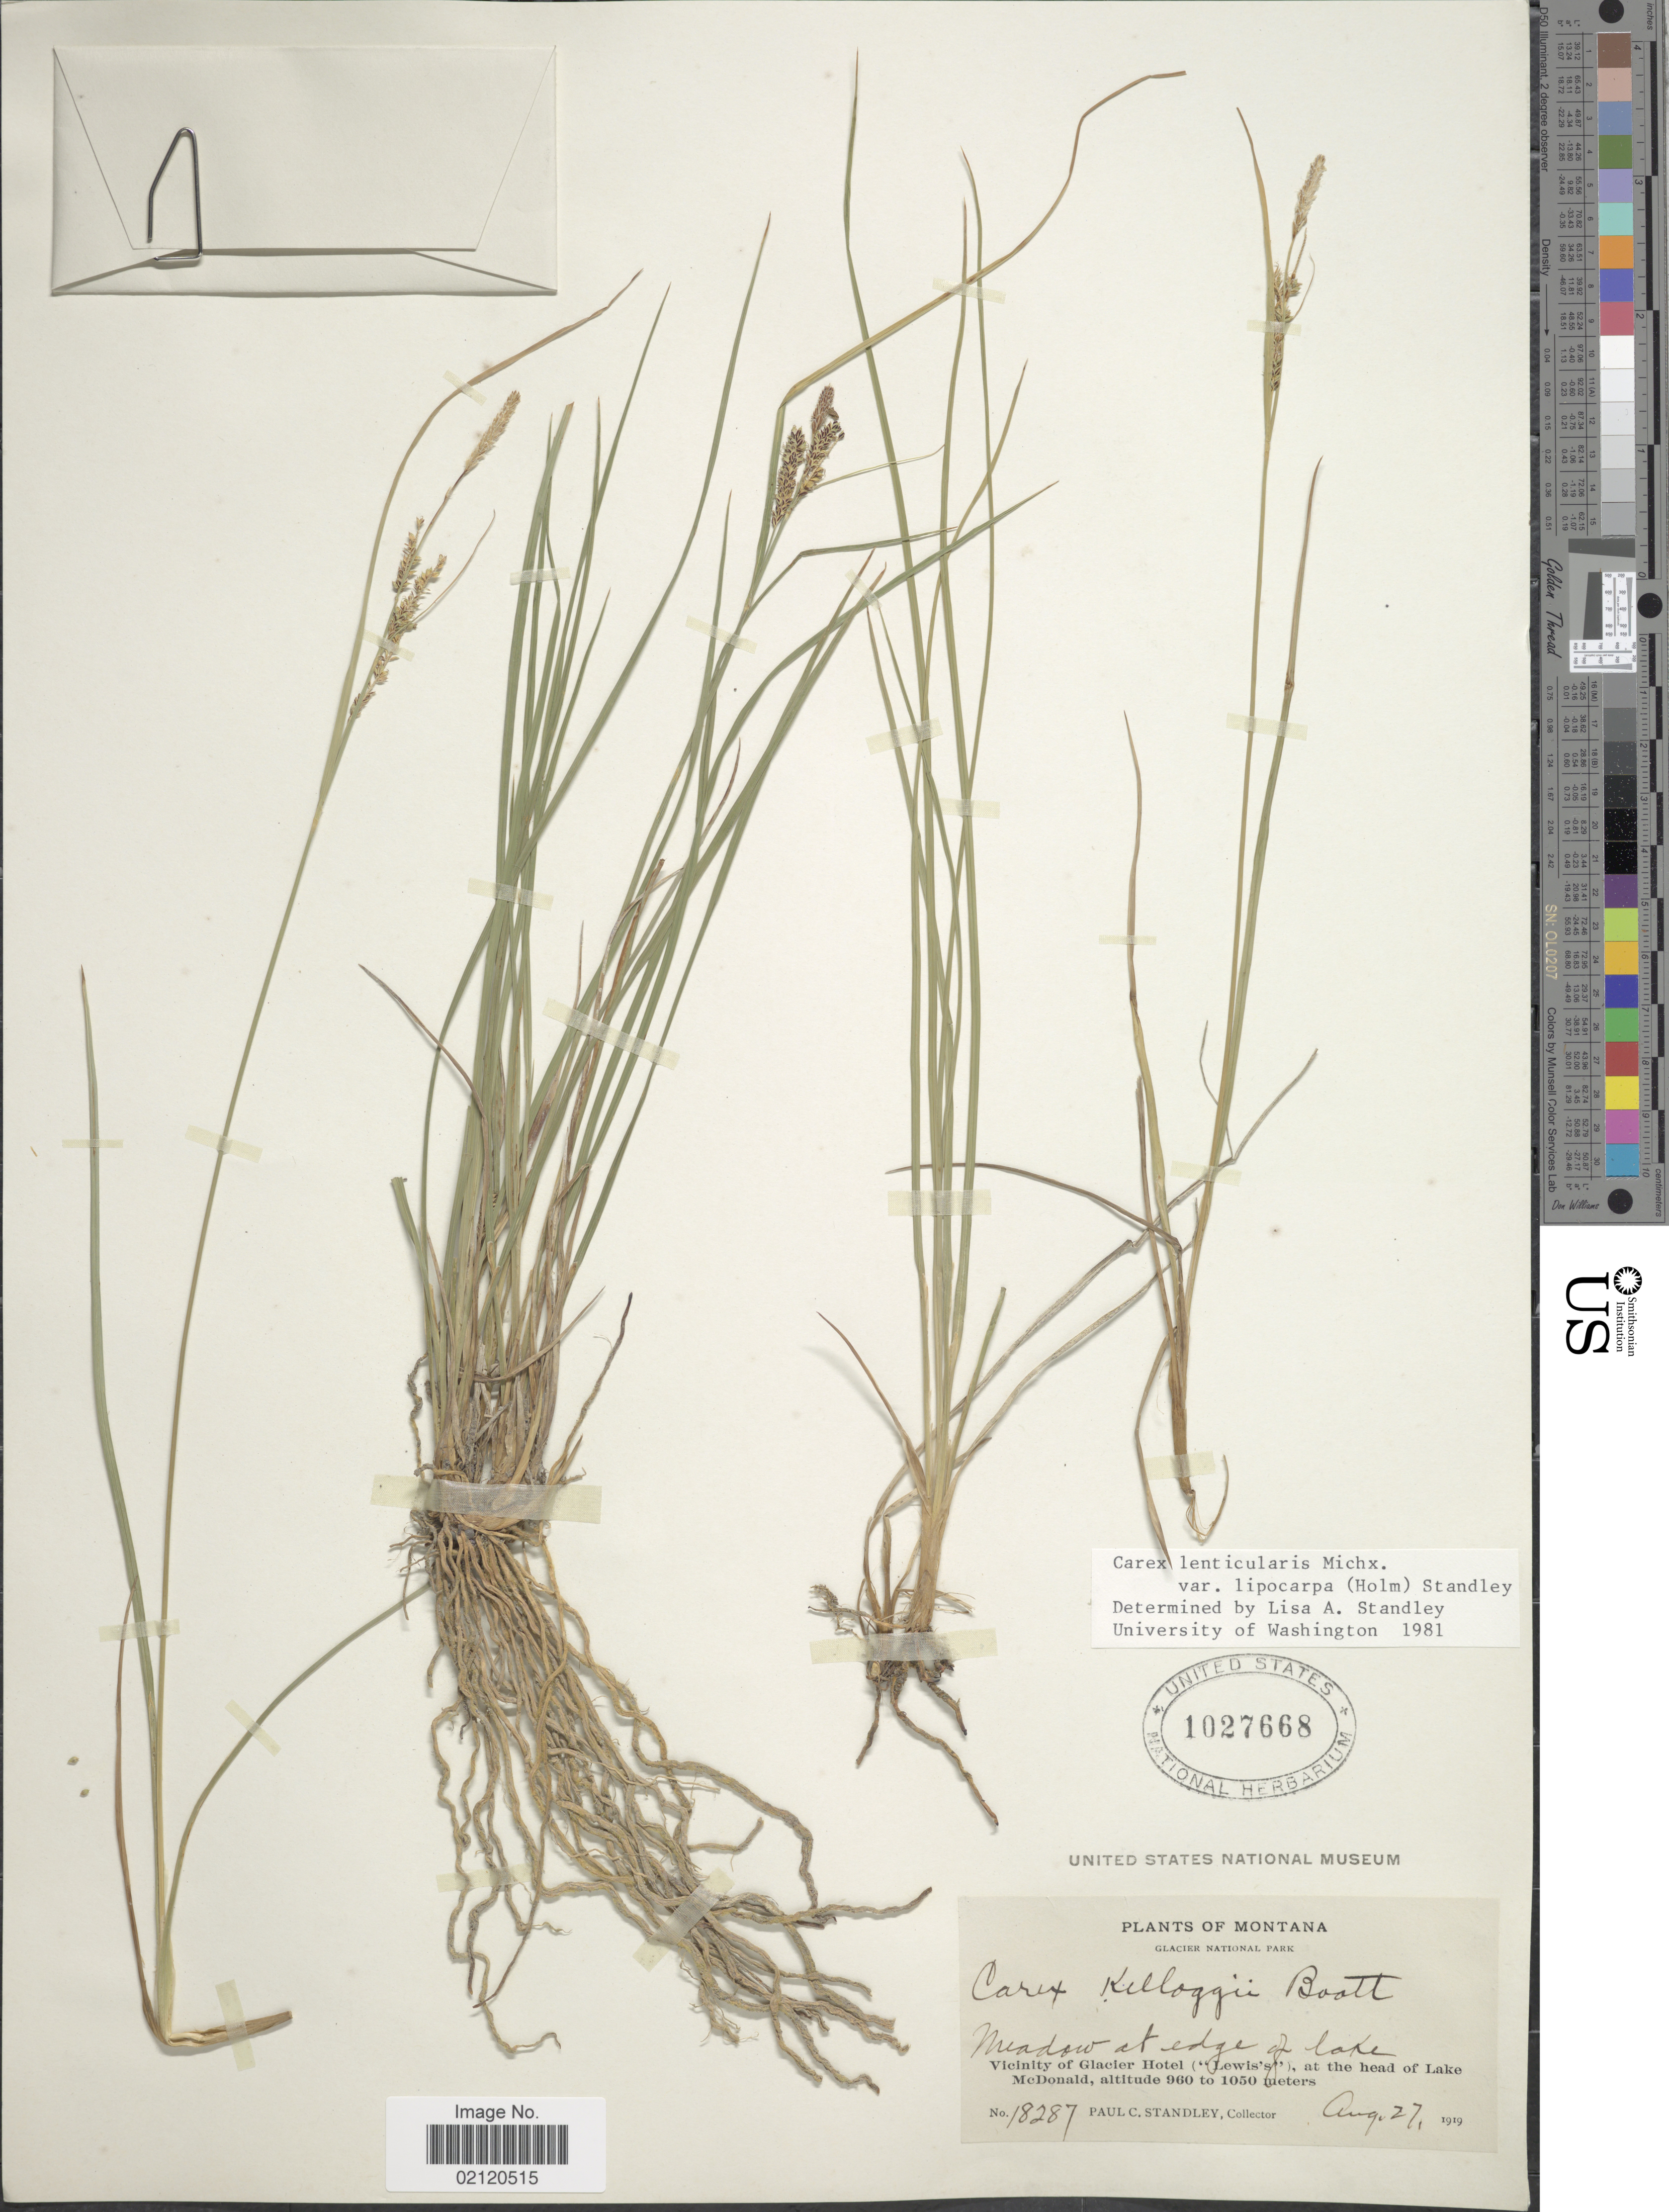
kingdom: Plantae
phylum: Tracheophyta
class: Liliopsida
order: Poales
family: Cyperaceae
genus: Carex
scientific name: Carex kelloggii var. kelloggii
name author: W. Boott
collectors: P. C. Standley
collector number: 18287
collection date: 1919-08-27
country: United States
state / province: Montana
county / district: Flathead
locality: Glacier National Park, Vicinity of Glacier Hotel ("Lewis"), at the head of Lake McDonald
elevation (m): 960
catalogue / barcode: US 1027668